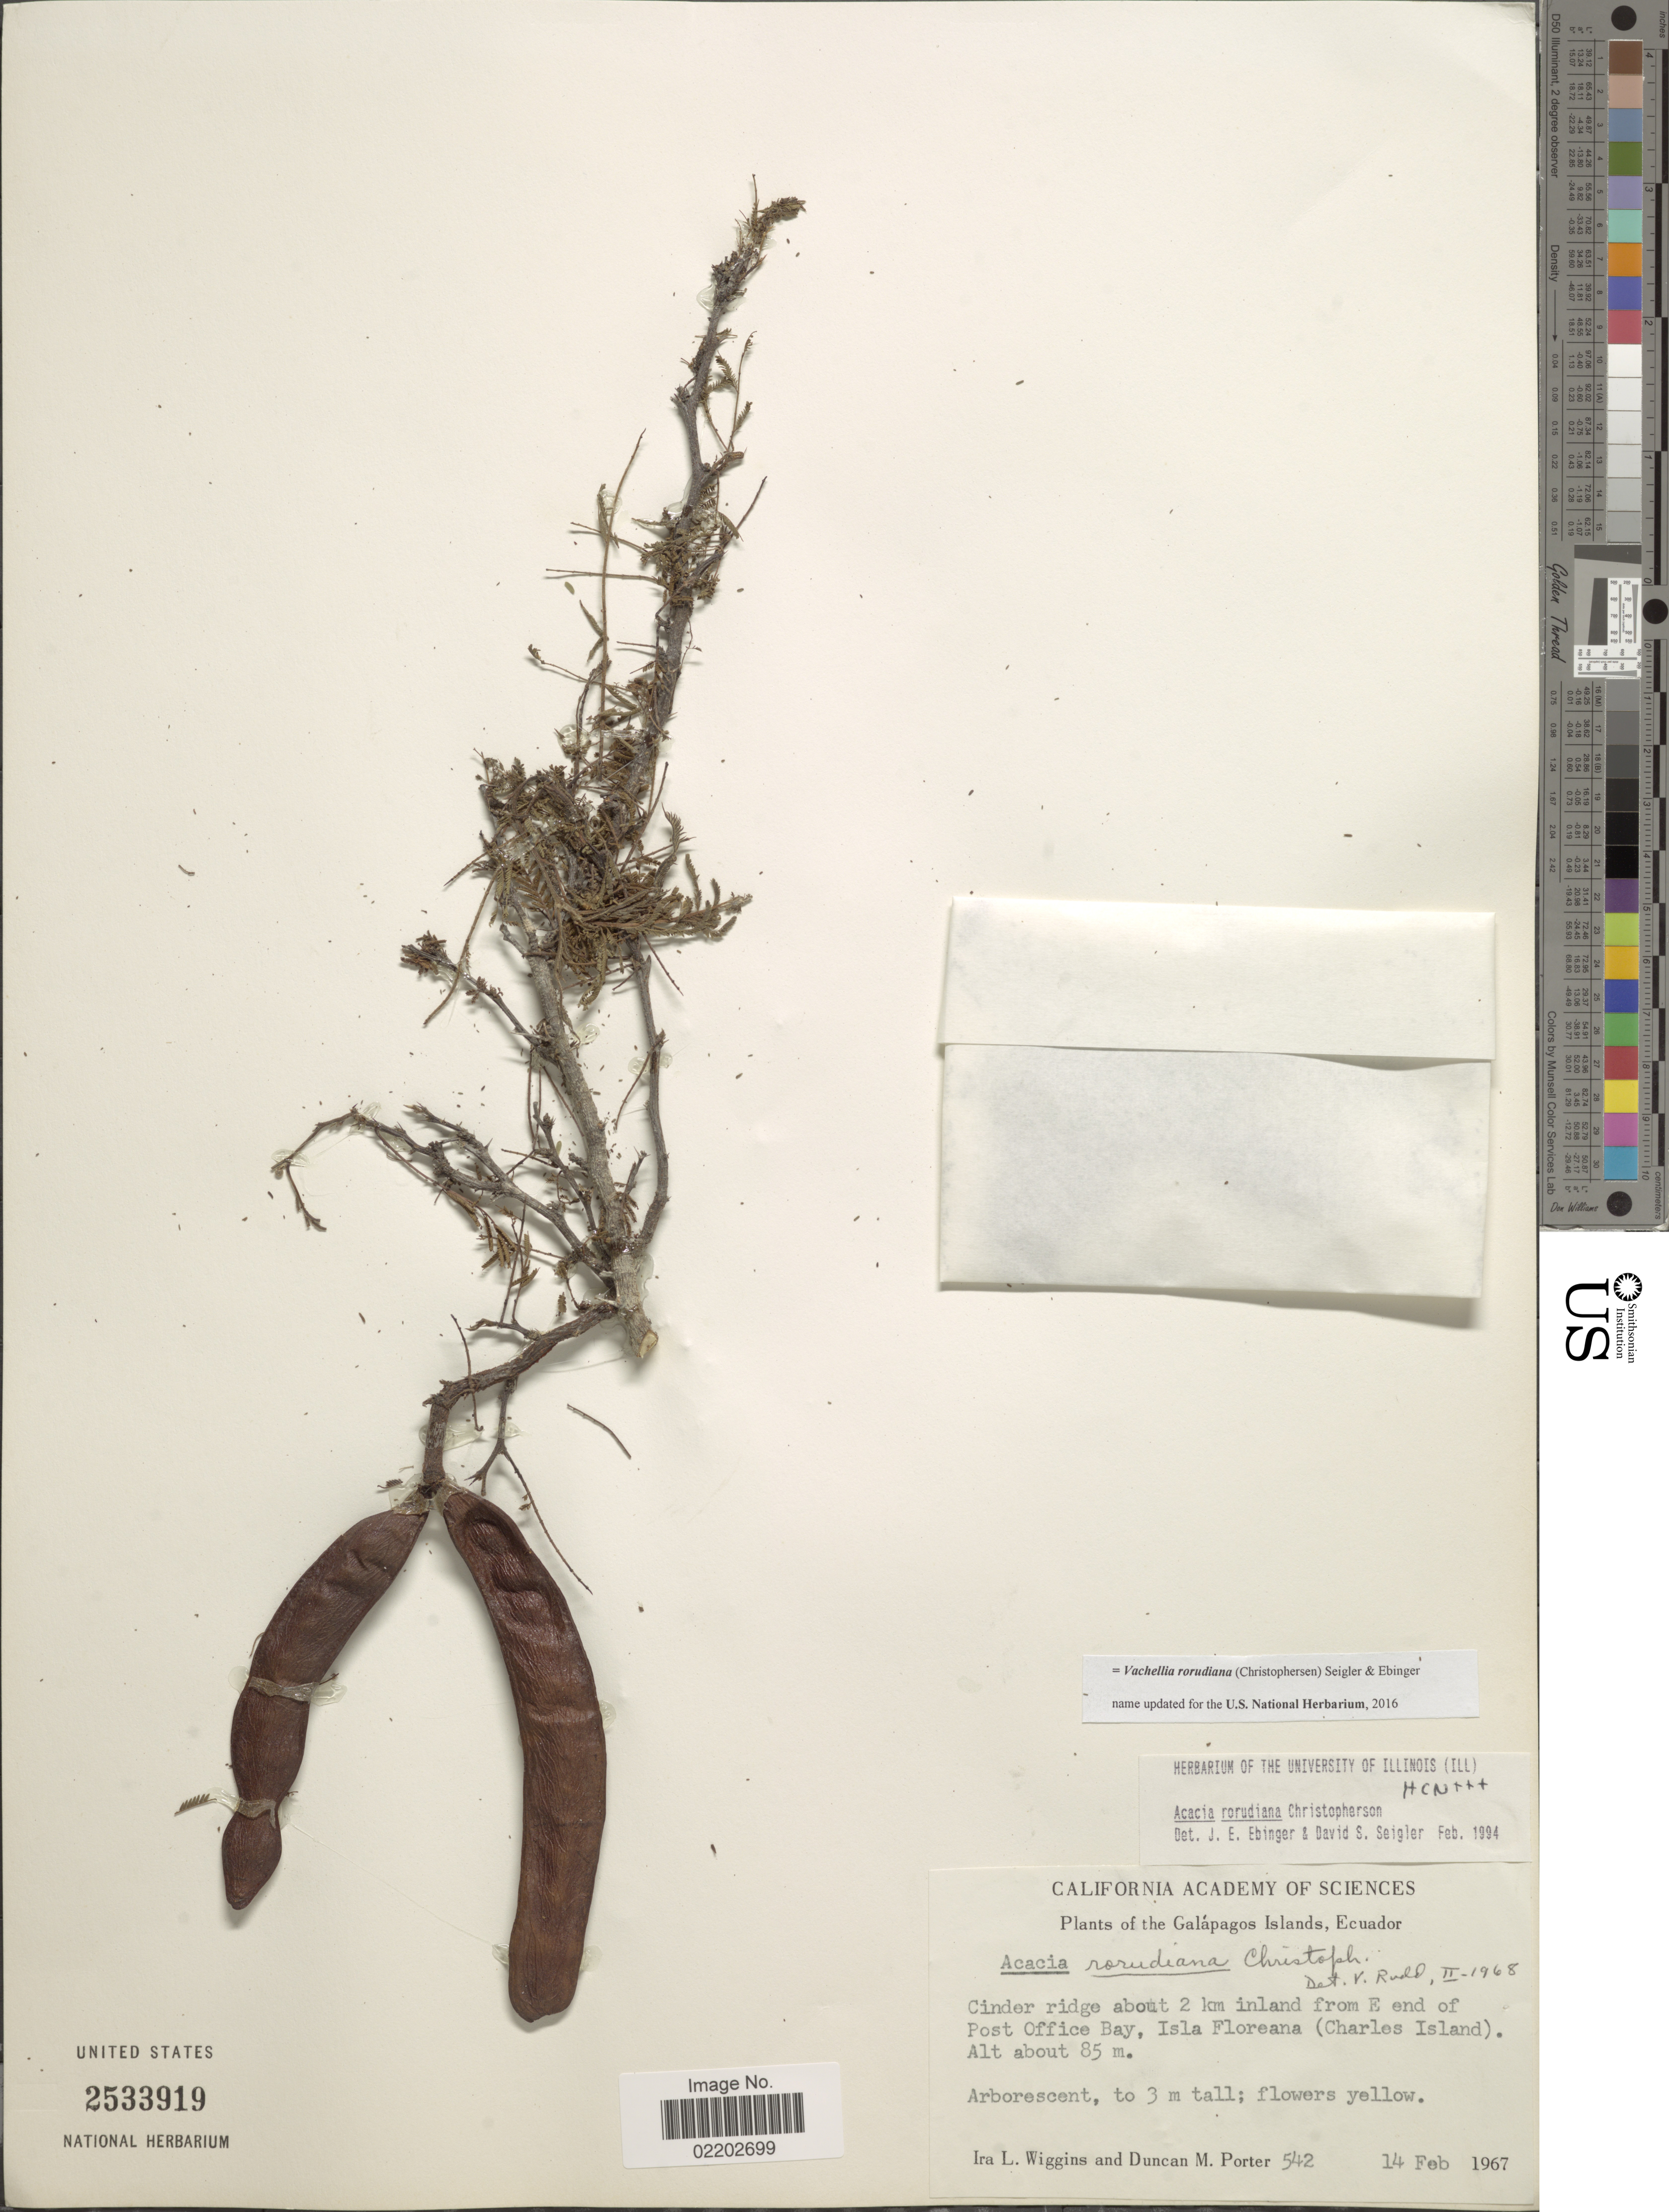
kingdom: Plantae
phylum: Tracheophyta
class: Magnoliopsida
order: Fabales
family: Fabaceae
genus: Vachellia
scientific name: Vachellia rorudiana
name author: (Christoph.) Seigler & Ebinger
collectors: I. L. Wiggins & D. Porter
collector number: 542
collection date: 1967-02-14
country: Ecuador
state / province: Colón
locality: Galápagos Islands, Cinder ridge about 2 km inland from E end of Post Office Bay, Isla Floreana (Charles Island)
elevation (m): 85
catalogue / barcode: US 2533919